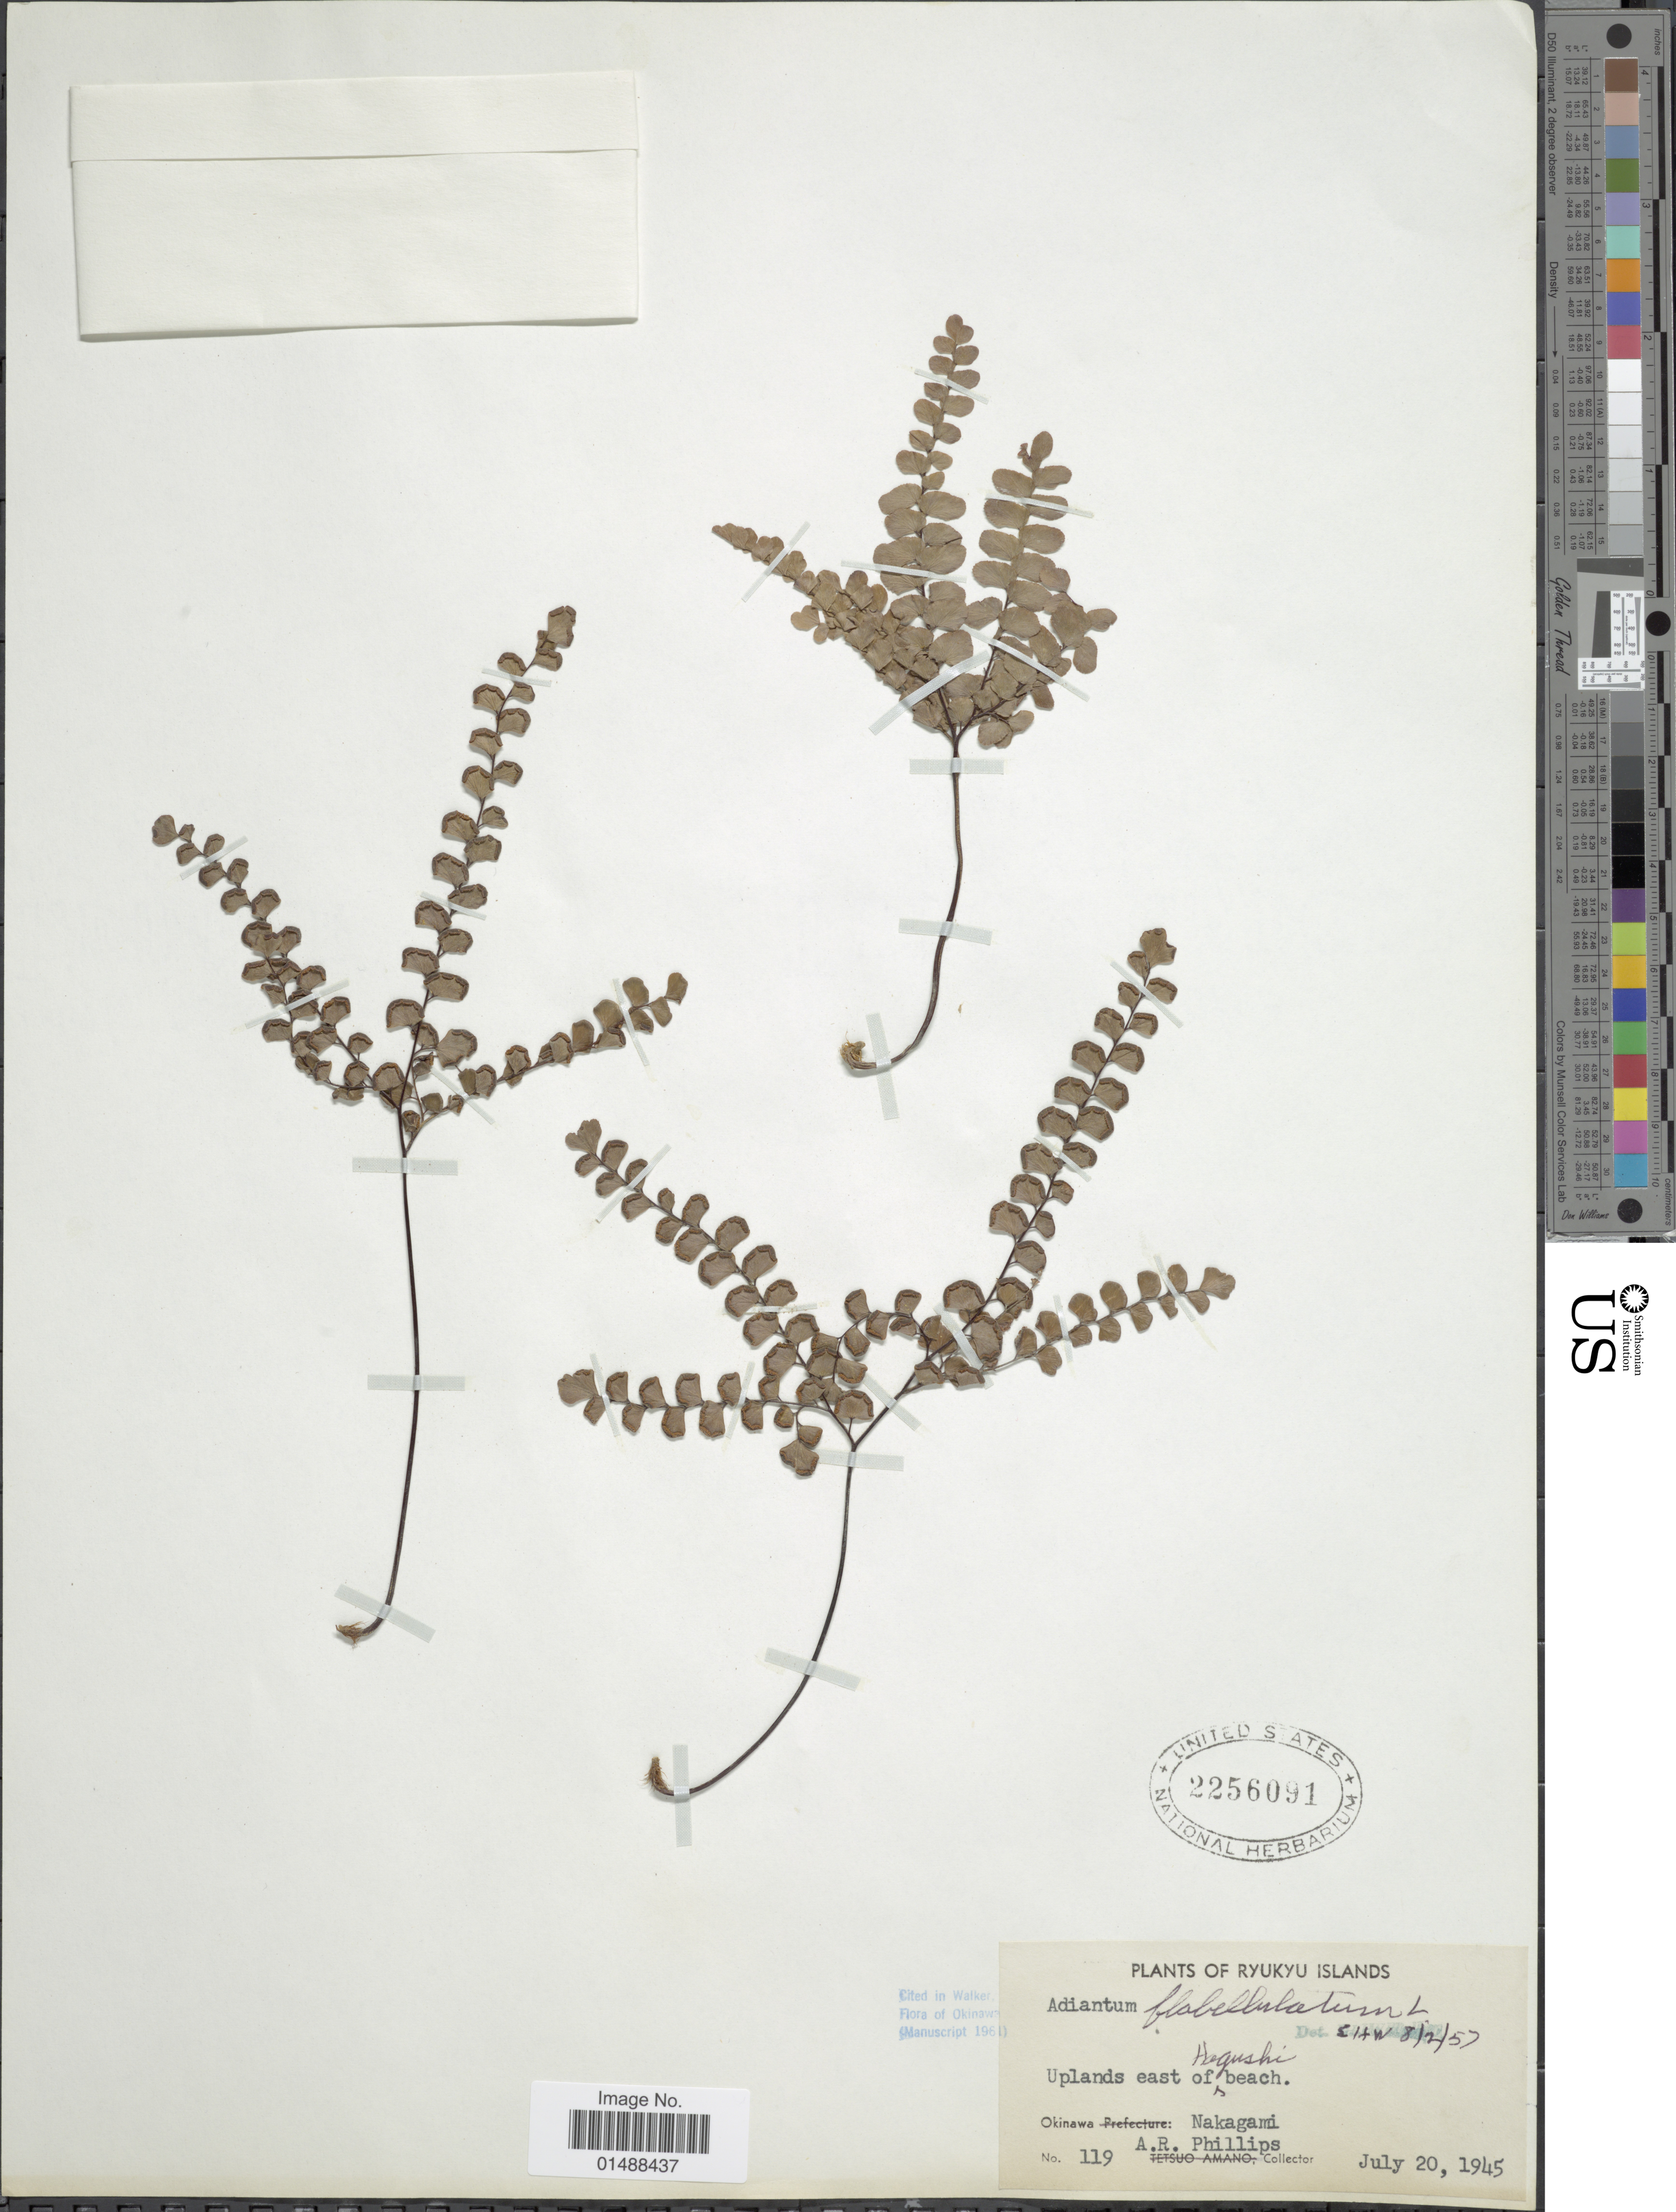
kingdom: Plantae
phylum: Tracheophyta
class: Polypodiopsida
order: Polypodiales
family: Pteridaceae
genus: Adiantum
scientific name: Adiantum flabellulatum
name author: L.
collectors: A. R. Phillips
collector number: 119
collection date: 1945-07-20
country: Japan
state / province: Okinawa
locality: Ryukyu Islands, Okinawa: Nakagami, Uplands east of Hegushi beach.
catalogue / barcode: US 2256091